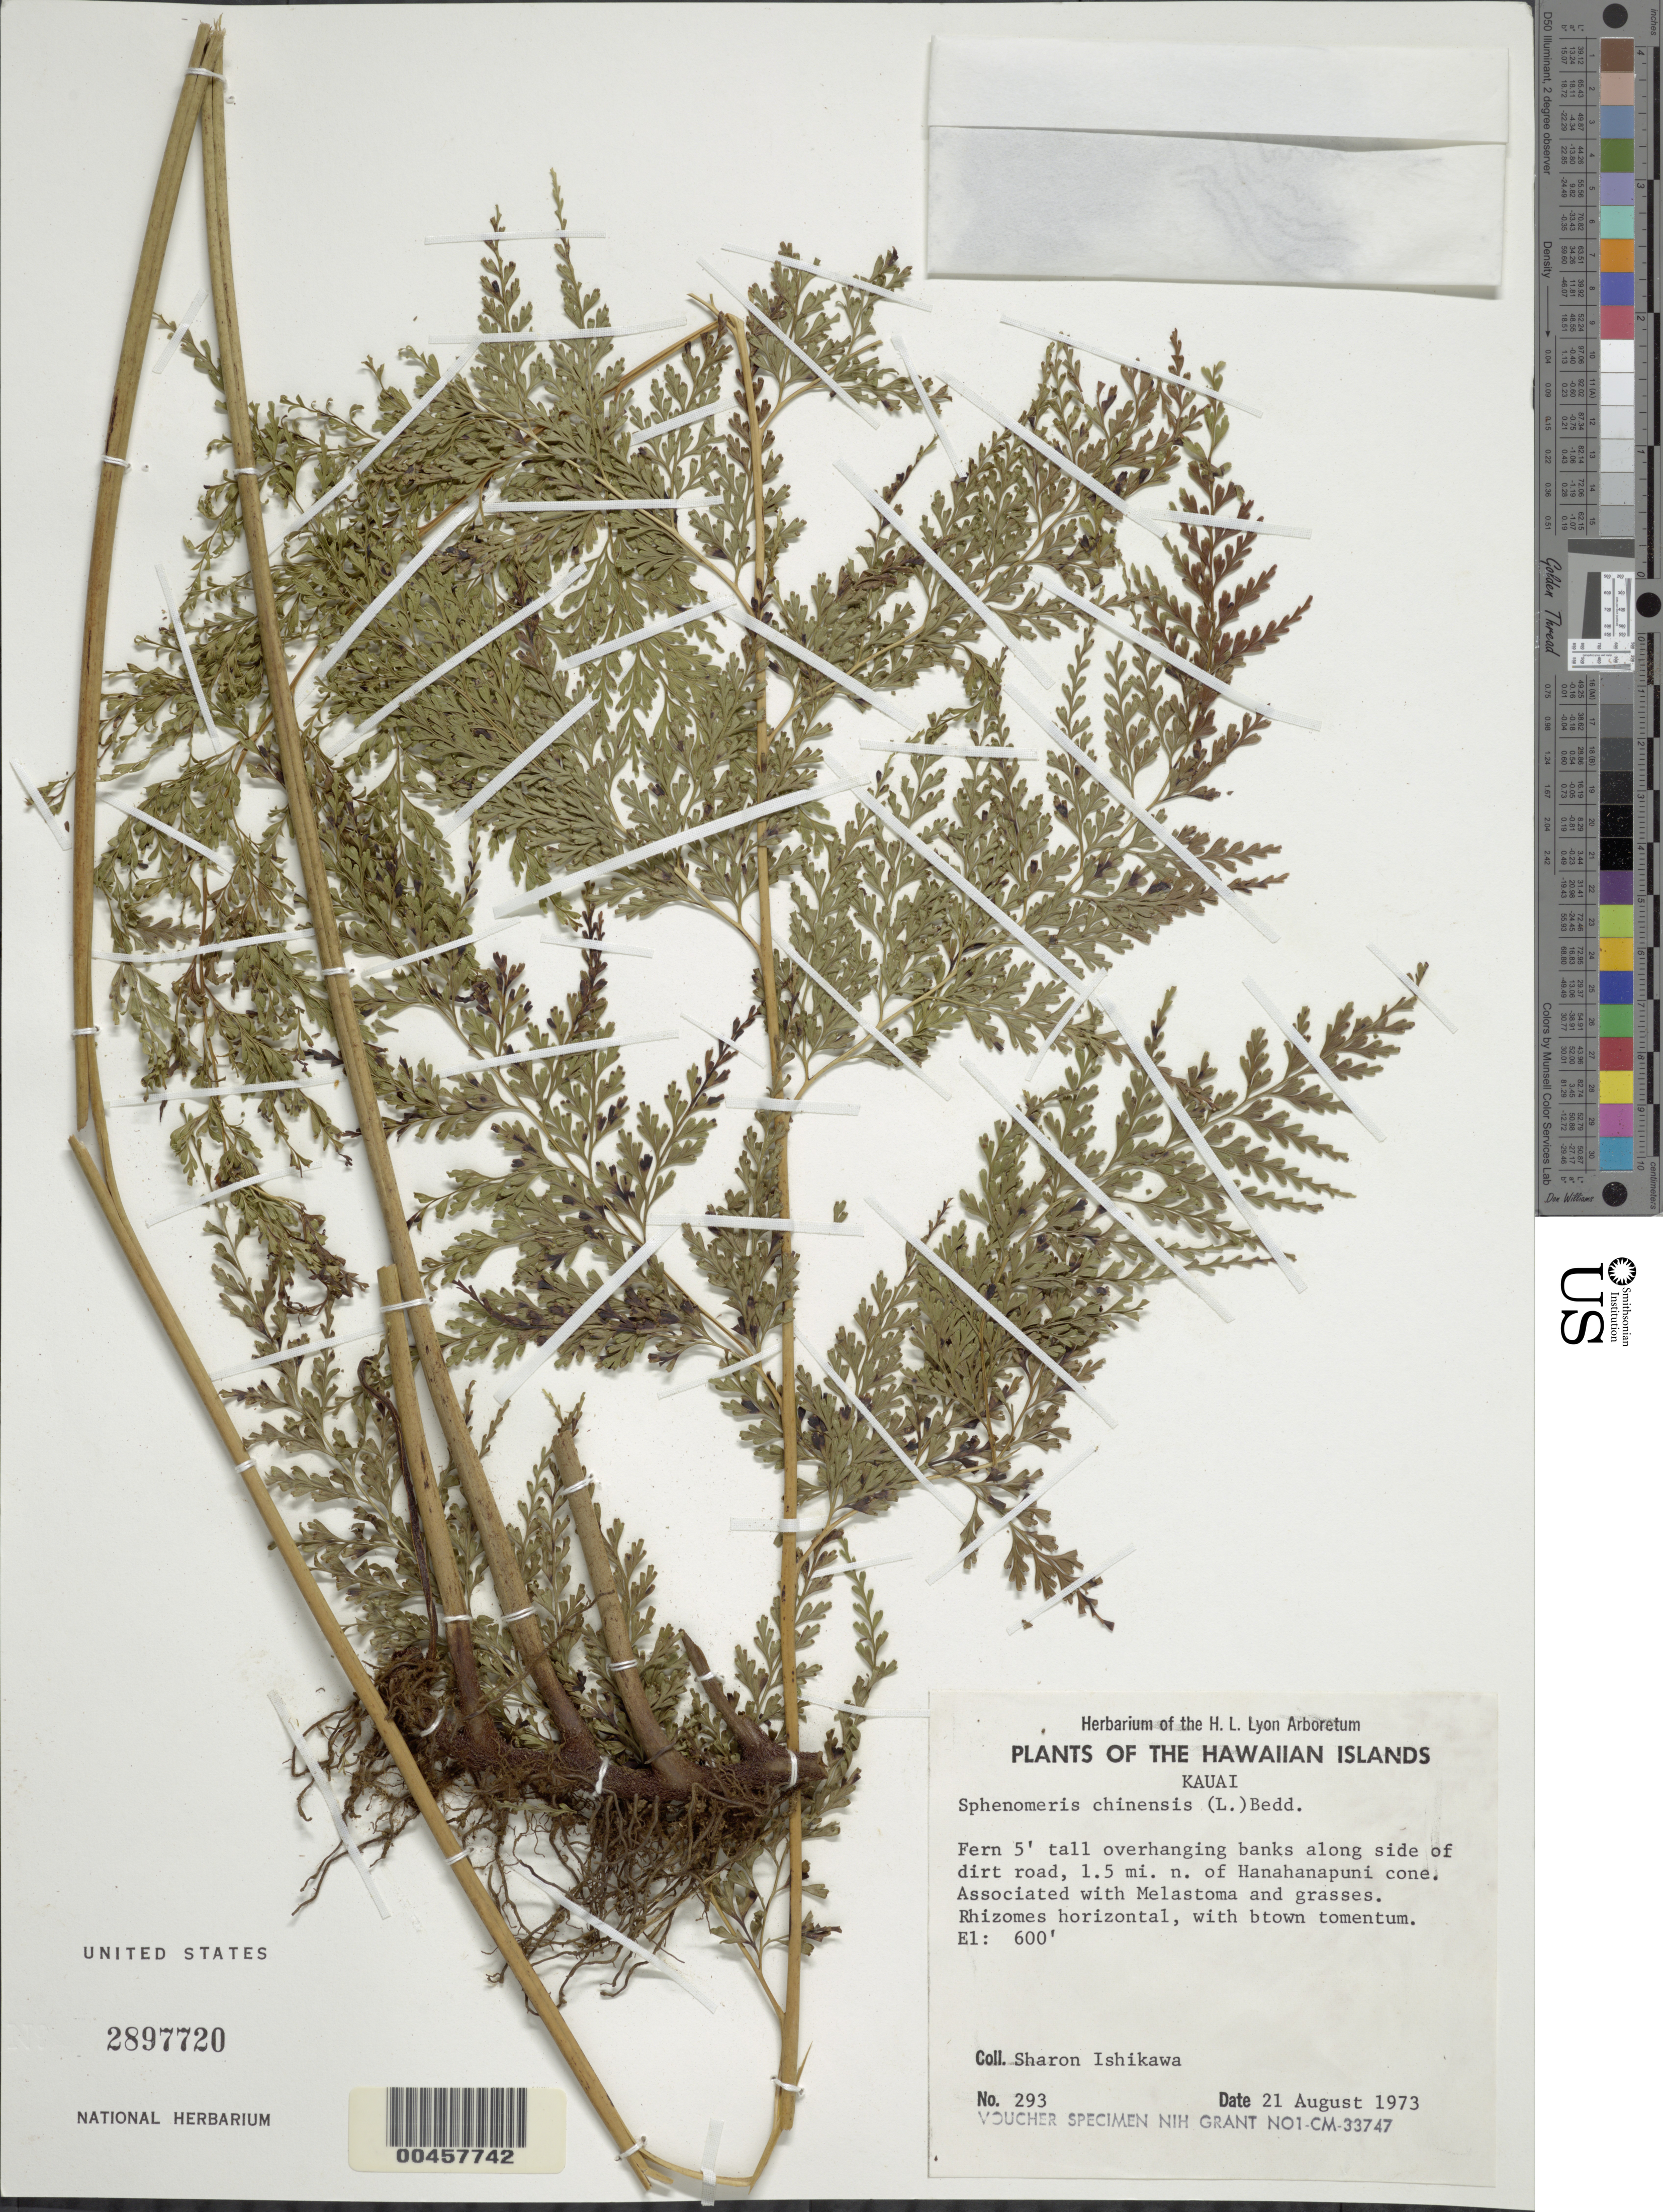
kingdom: Plantae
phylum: Tracheophyta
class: Polypodiopsida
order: Polypodiales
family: Lindsaeaceae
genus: Sphenomeris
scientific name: Sphenomeris chinensis var. chinensis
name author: (L.) Maxon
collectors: S. S. Ishikawa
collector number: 293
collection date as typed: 21 Aug 1973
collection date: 1973-08-21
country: United States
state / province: Hawaii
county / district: Kauai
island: Kaua'i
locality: along side of dirt road, 1.5 mi. n. of Hanahanapuni cone.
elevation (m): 183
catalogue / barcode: US 2897720